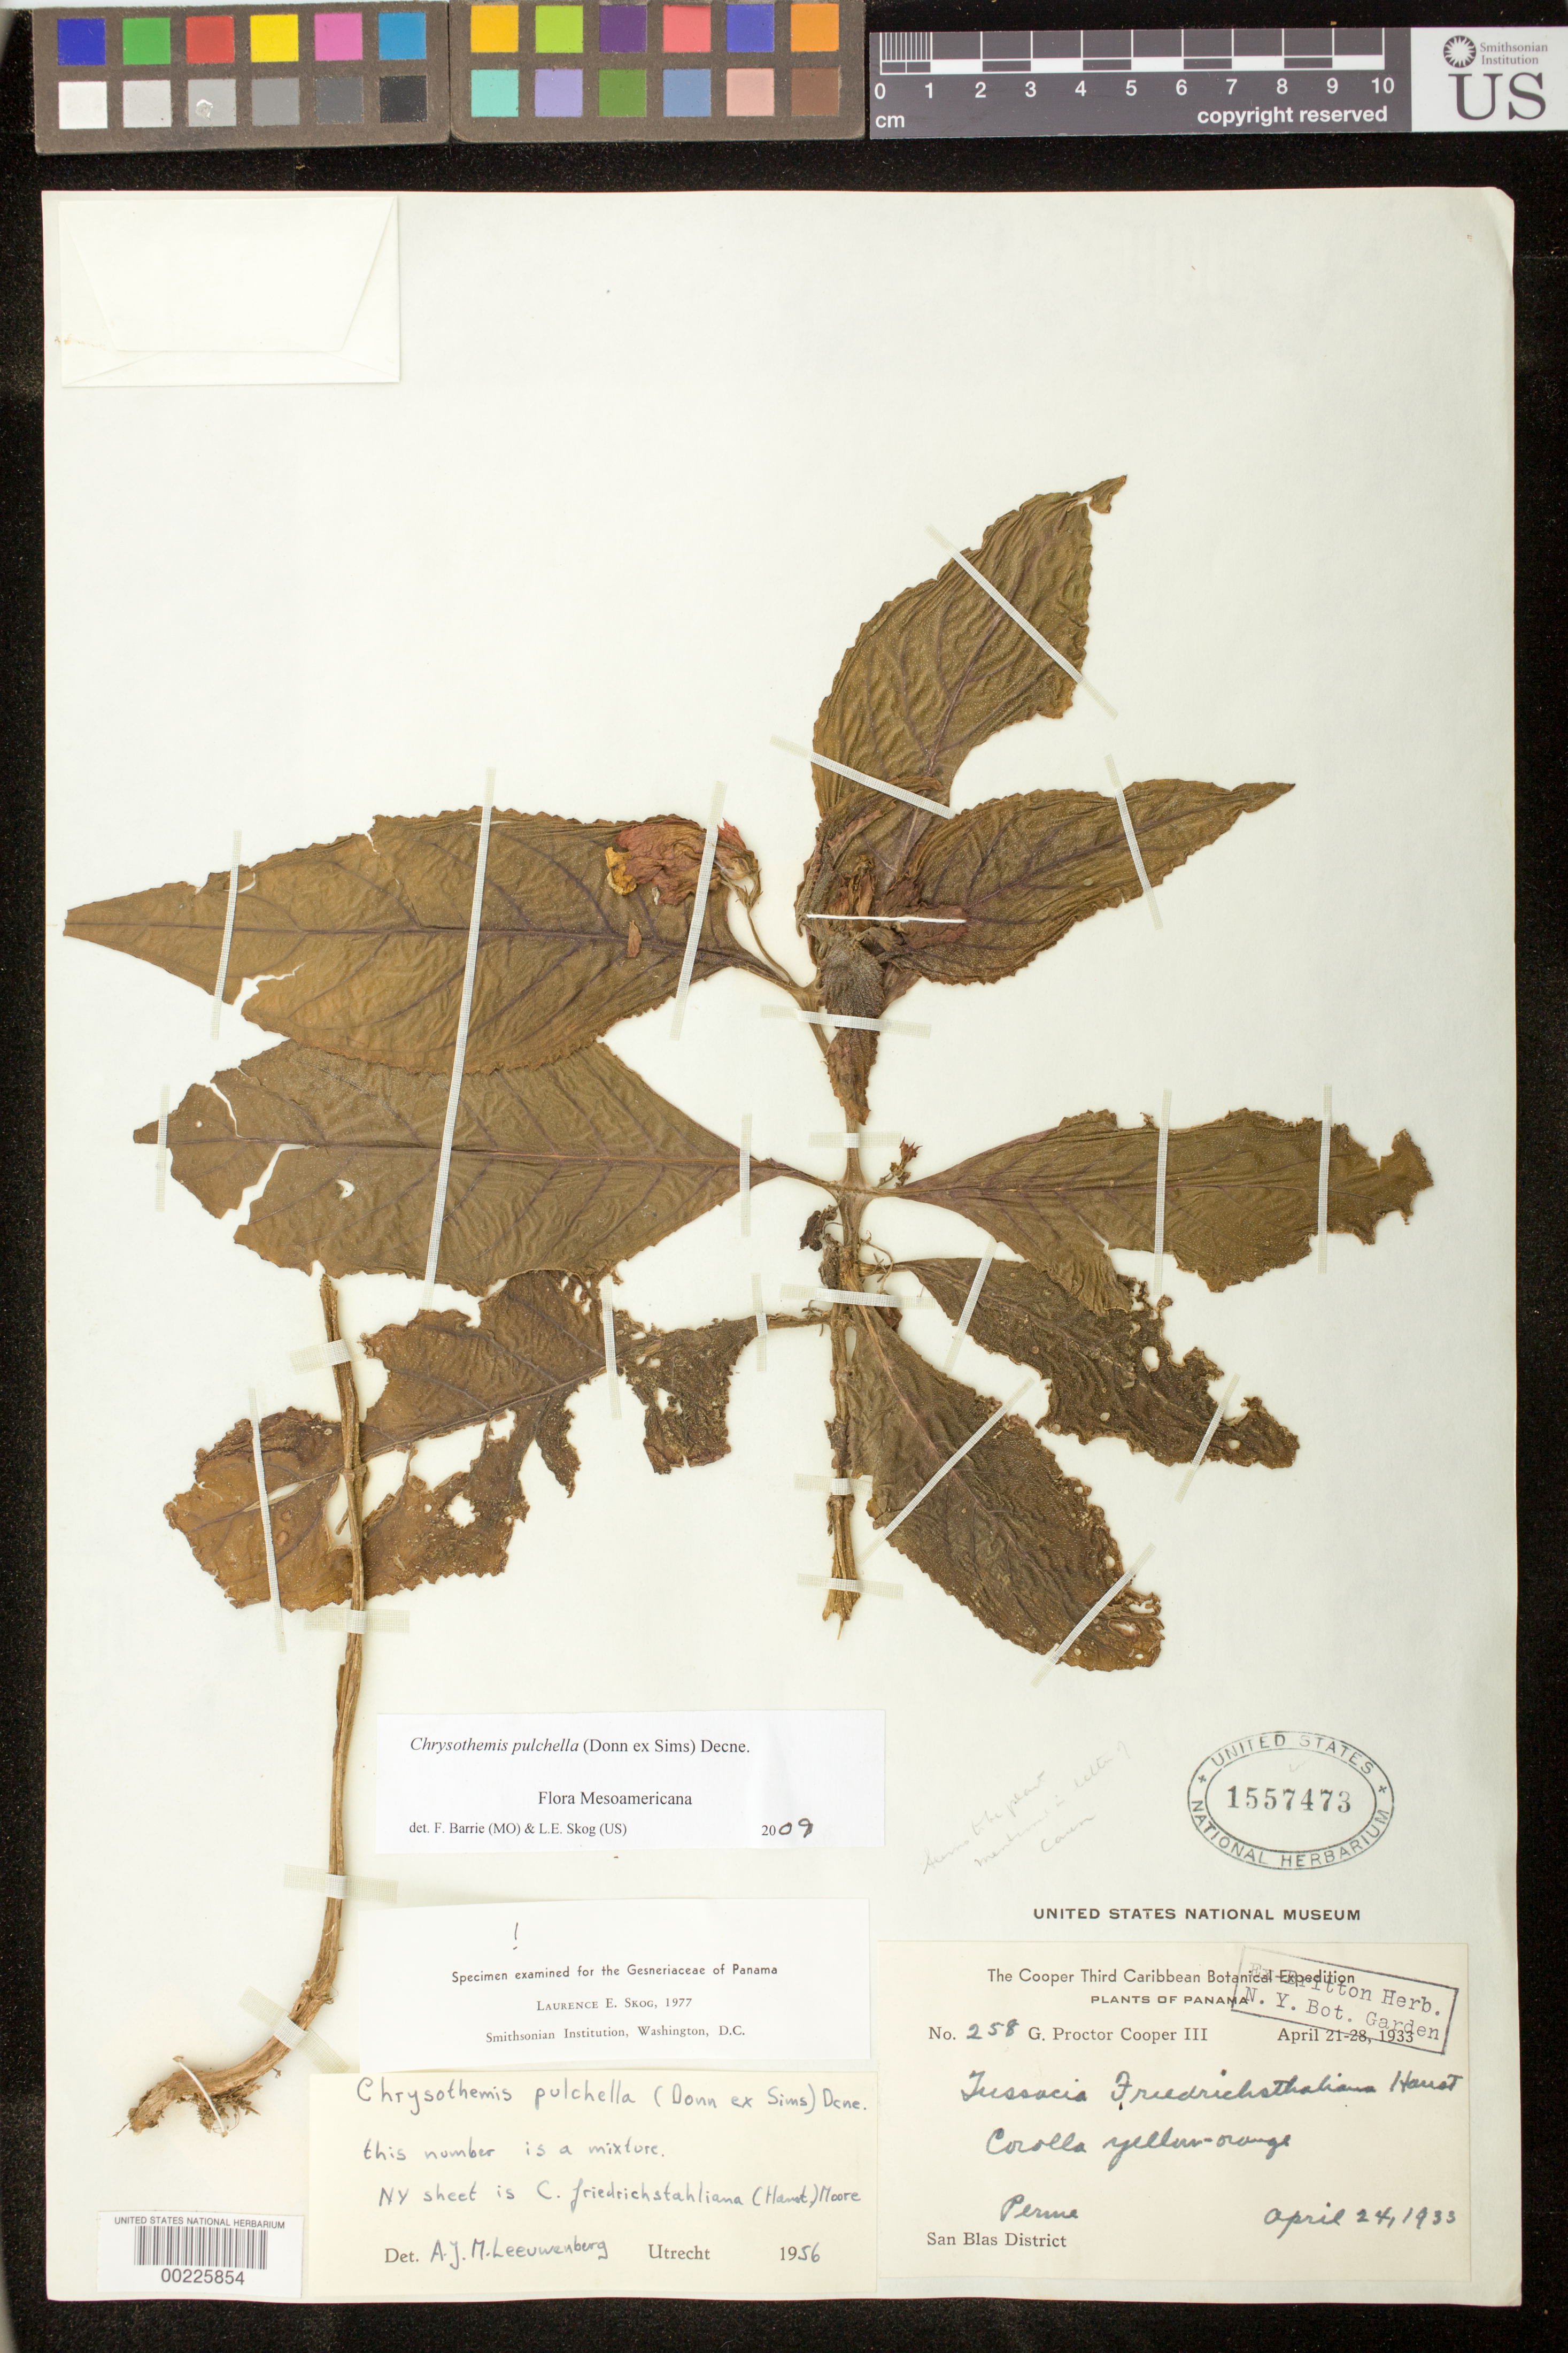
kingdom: Plantae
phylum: Tracheophyta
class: Magnoliopsida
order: Lamiales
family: Gesneriaceae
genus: Chrysothemis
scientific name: Chrysothemis pulchella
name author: (Donn ex Sims) Decne.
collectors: G. Cooper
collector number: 258 p.p.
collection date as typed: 24 Apr 1933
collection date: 1933-04-24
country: Panama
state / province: Kuna Yala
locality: San Blas District, Perma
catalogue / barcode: US 1557473